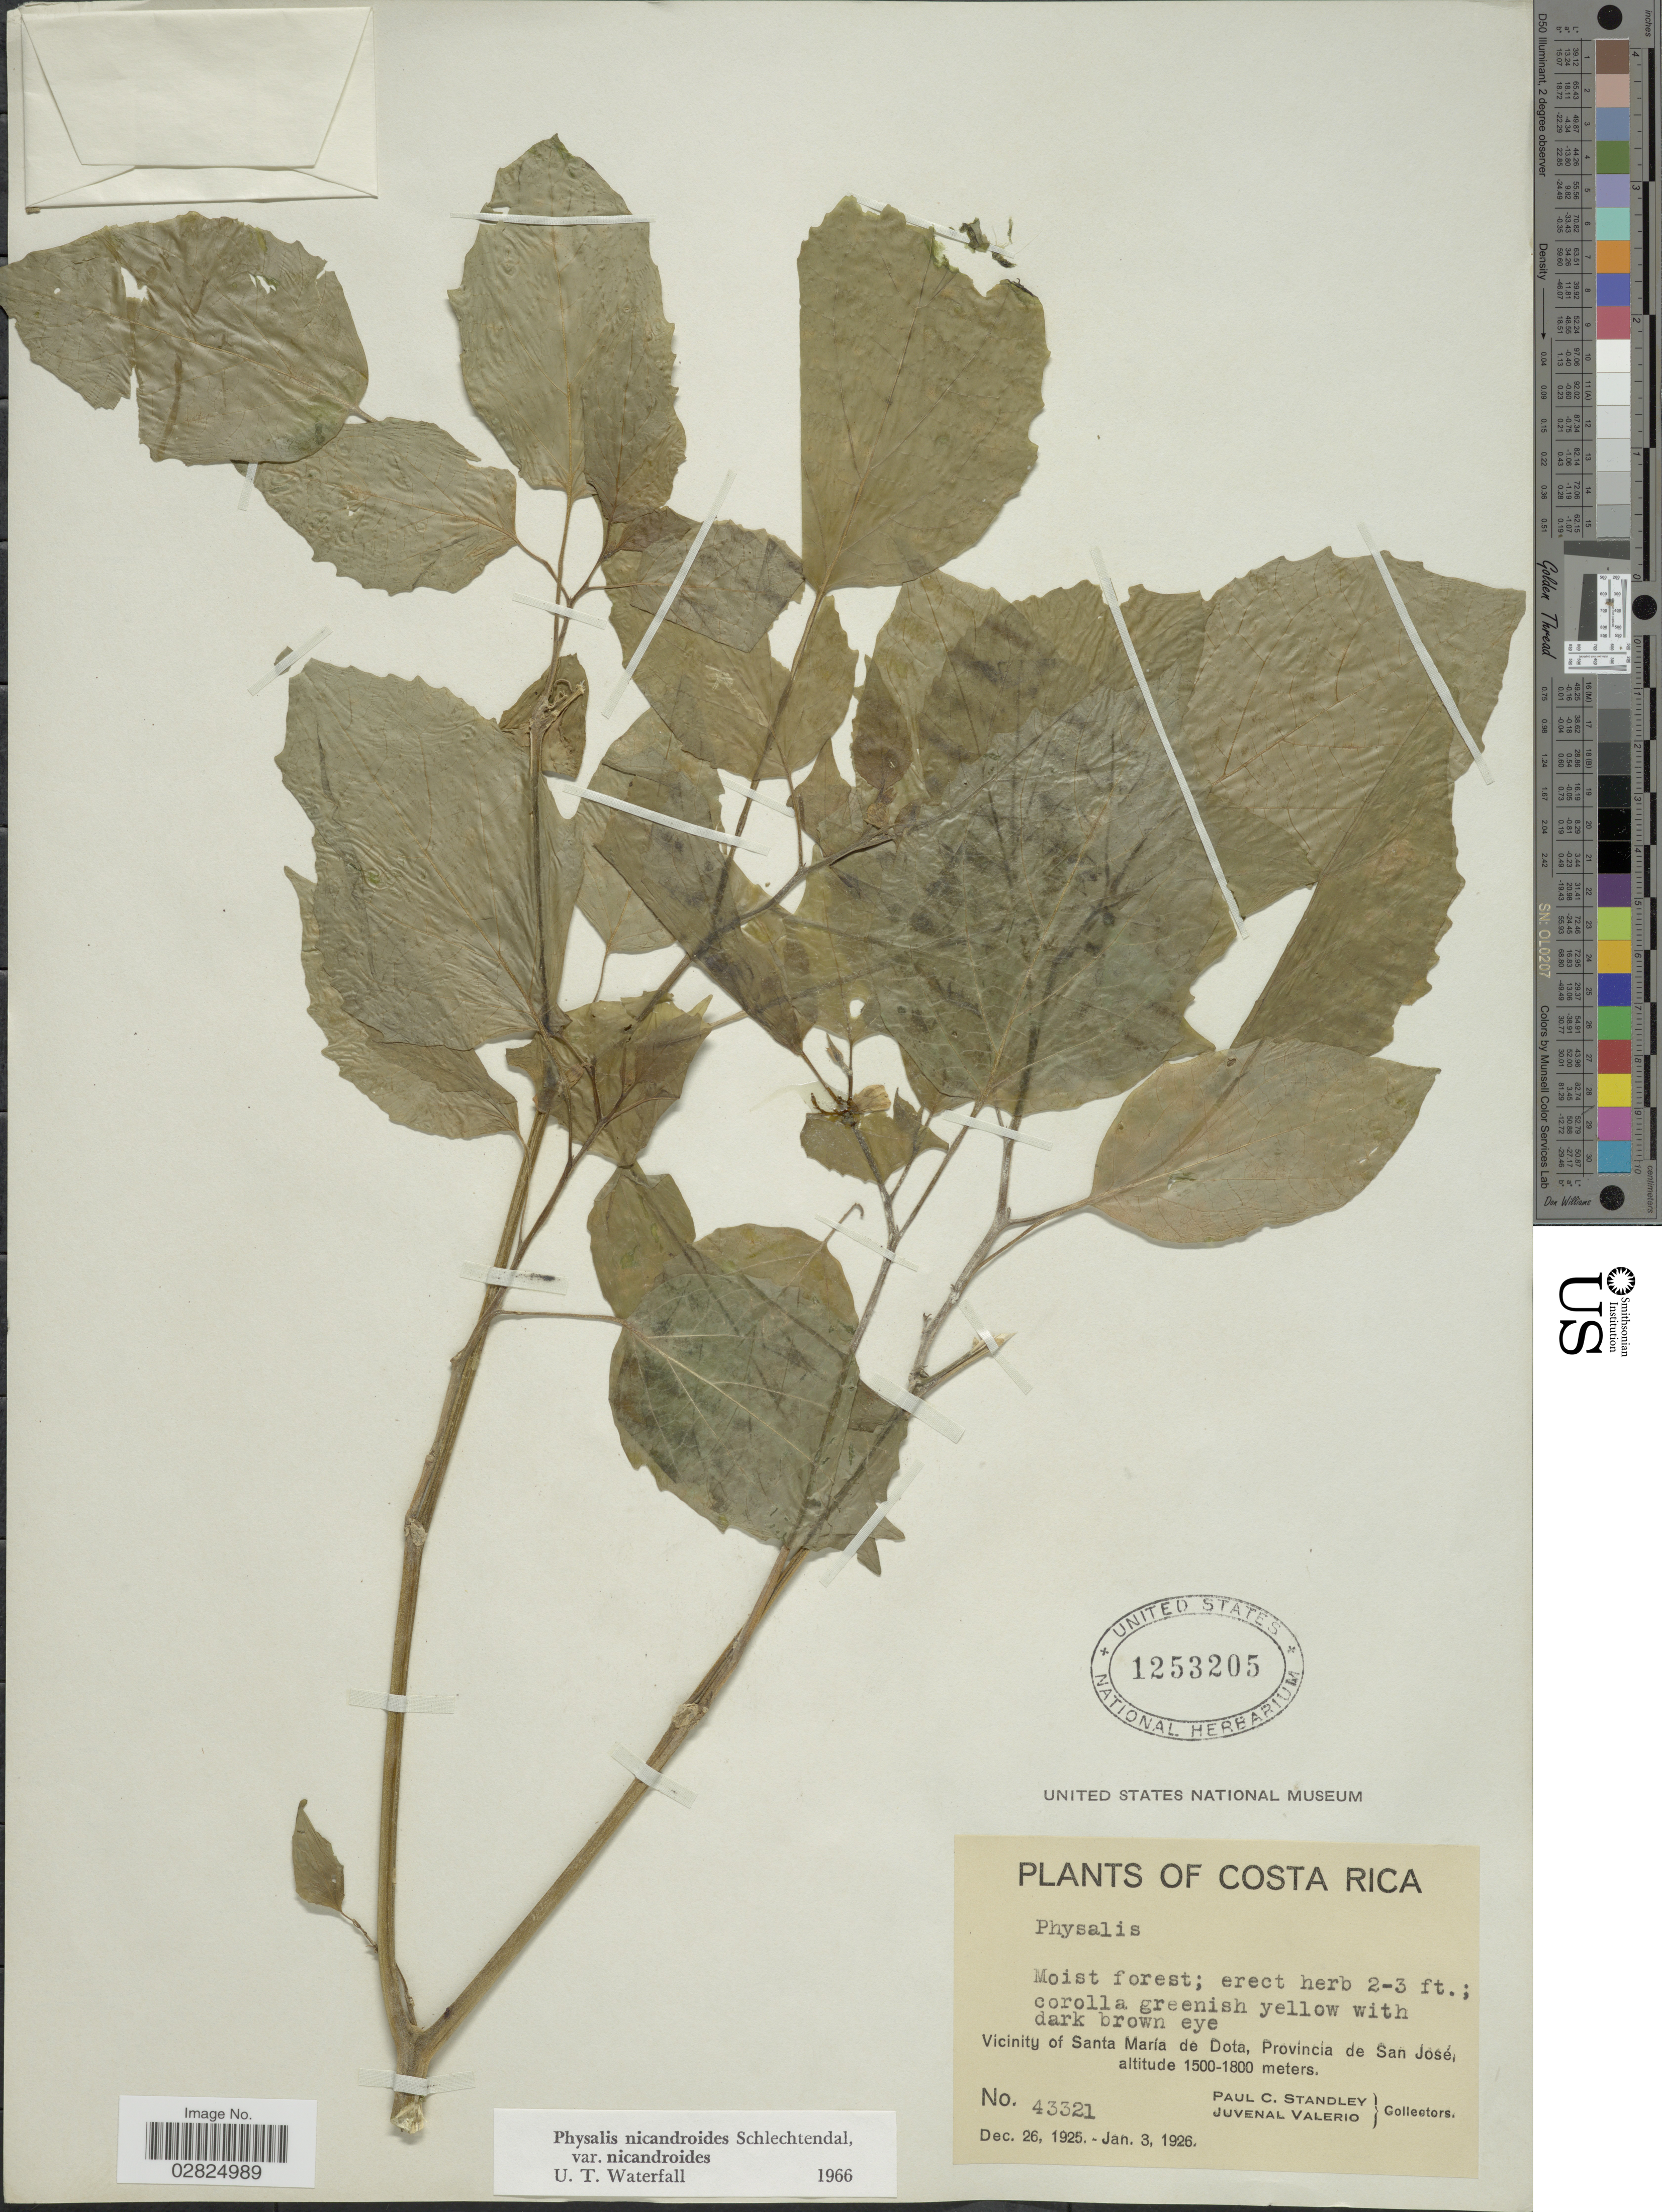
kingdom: Plantae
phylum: Tracheophyta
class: Magnoliopsida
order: Solanales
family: Solanaceae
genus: Physalis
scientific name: Physalis nicandroides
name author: Schltdl.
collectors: P. C. Standley & J. Valerio R.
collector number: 43321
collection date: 1925-12-26/1926-01-03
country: Costa Rica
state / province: San José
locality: Vicinity of Santa María de Dota.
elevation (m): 1500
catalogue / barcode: US 1253205